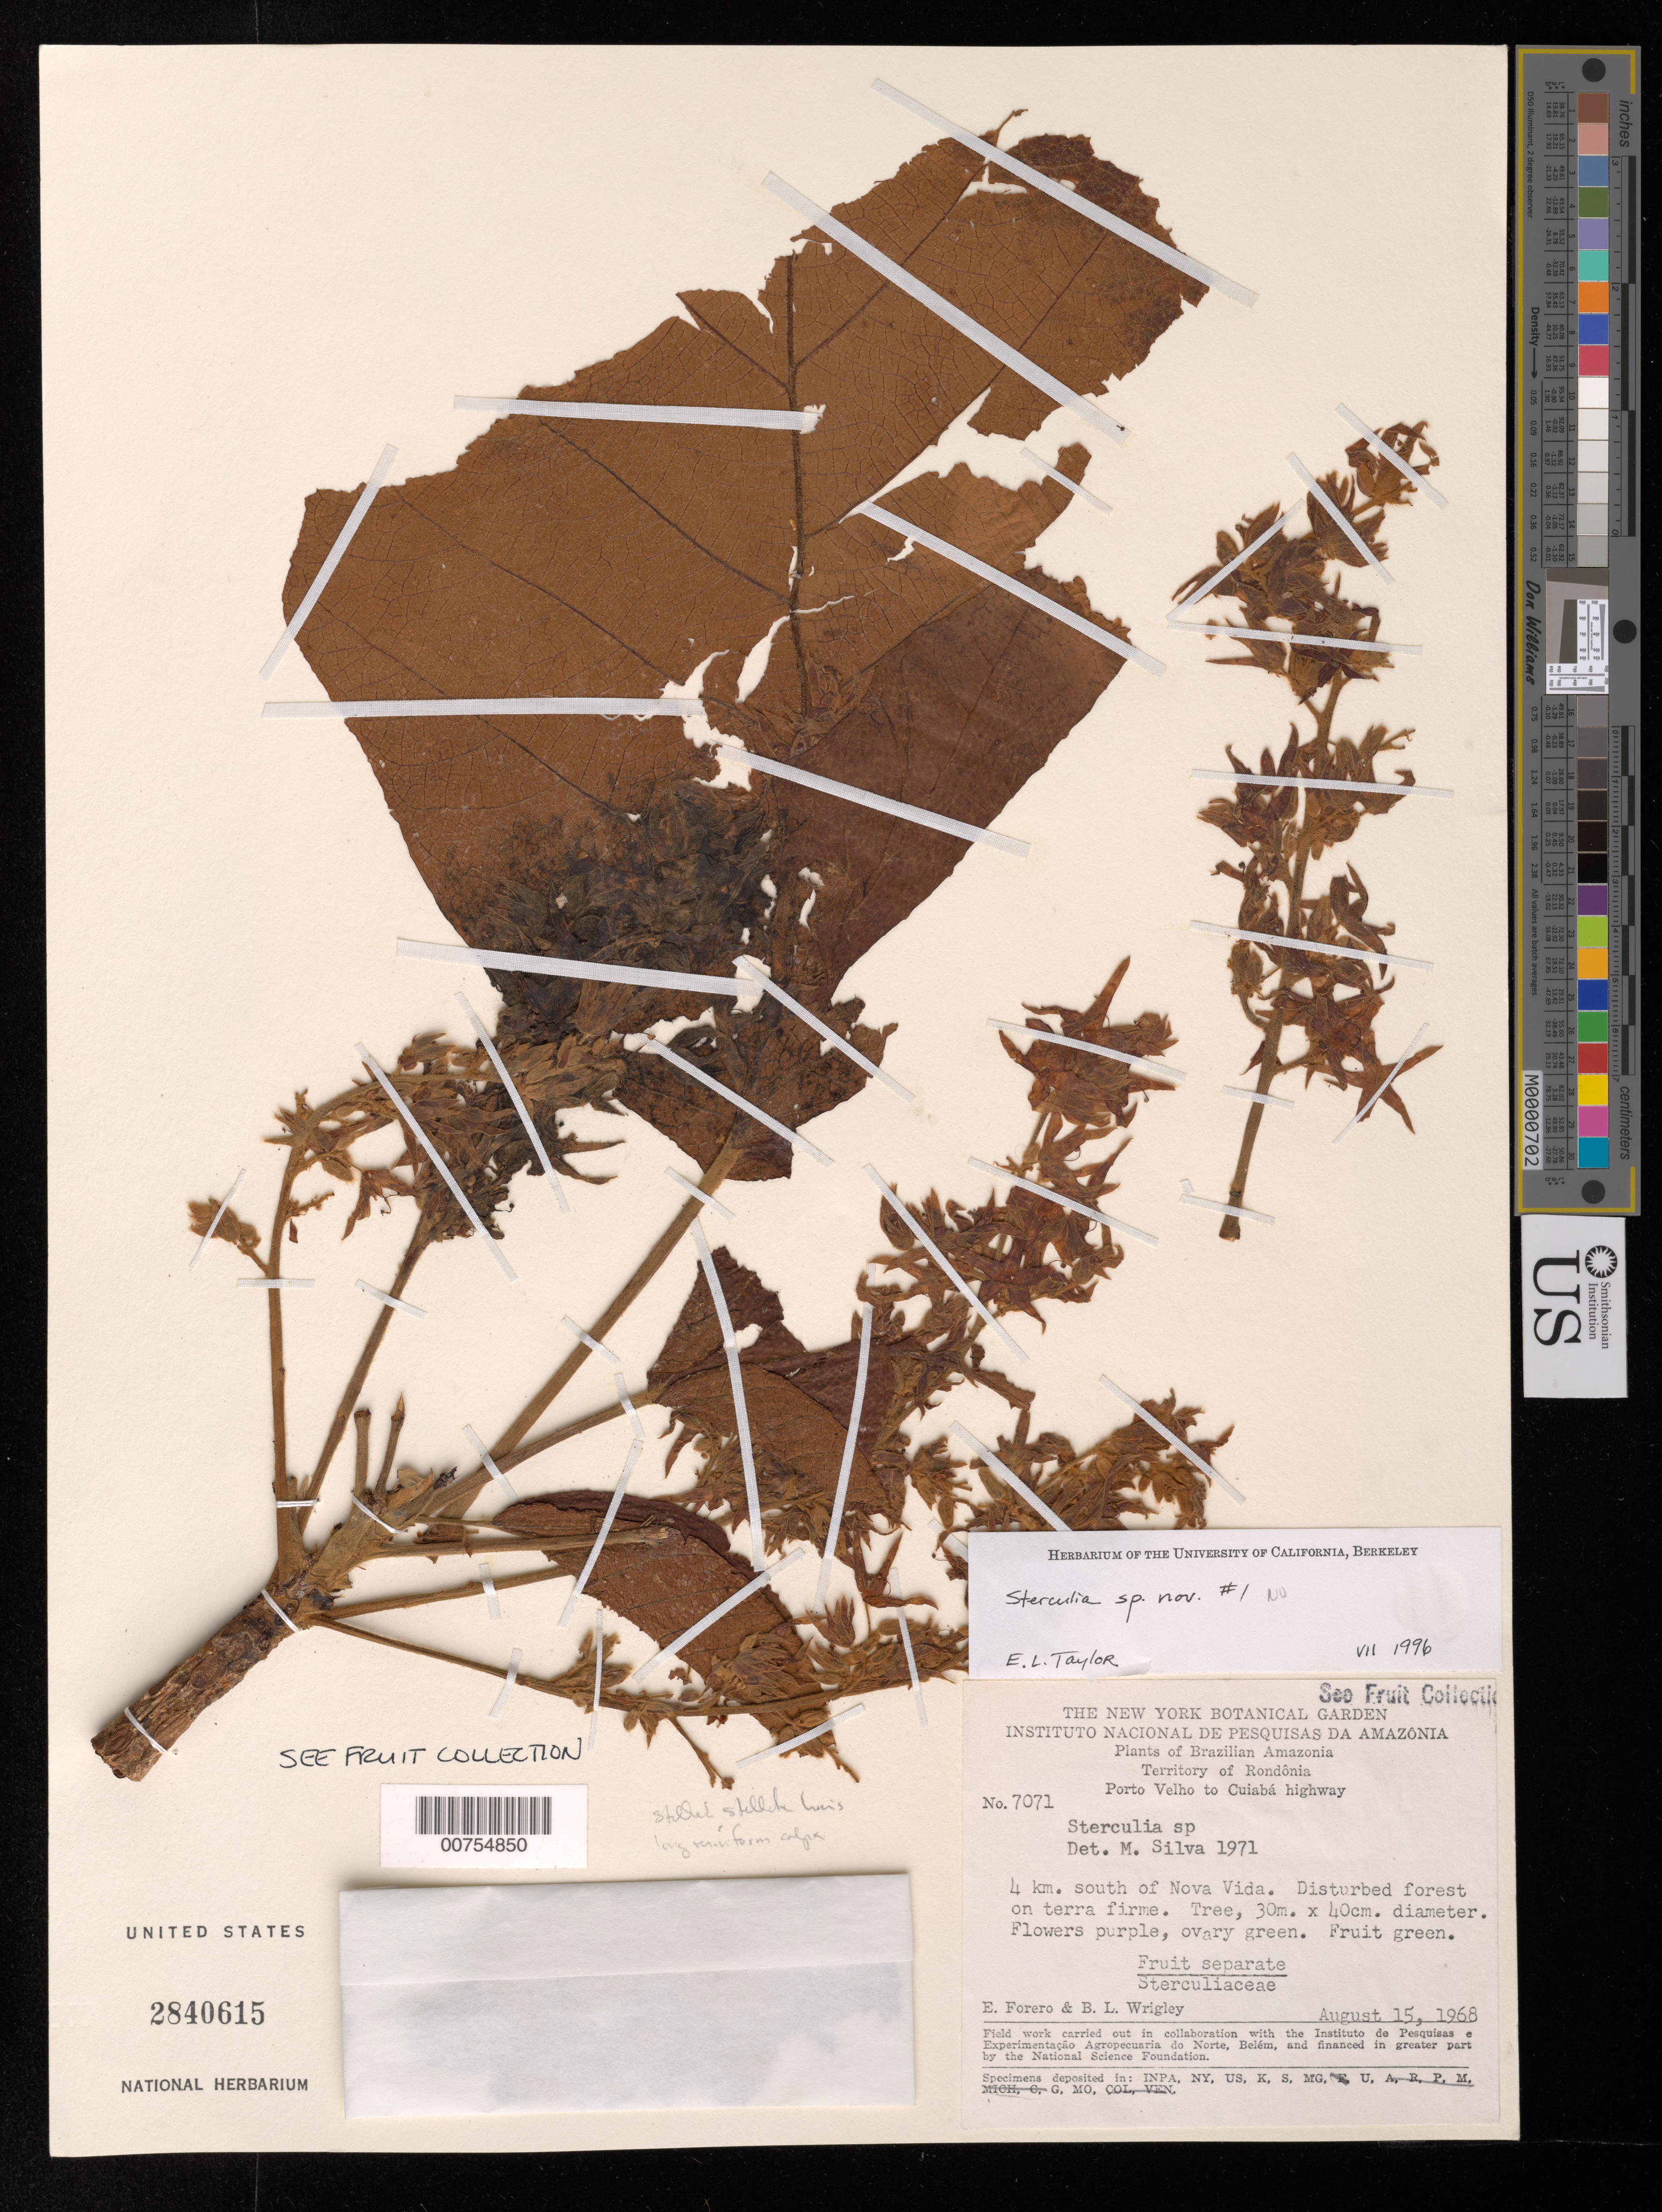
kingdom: Plantae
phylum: Tracheophyta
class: Magnoliopsida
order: Malvales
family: Malvaceae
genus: Sterculia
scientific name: Sterculia sp.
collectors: E. Forero & B. L. Wrigley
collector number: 7071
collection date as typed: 15 Aug 1968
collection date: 1968-08-15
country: Brazil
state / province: Amazonas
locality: Territory of Rondônia. Porto Velho to Cuiabá highway. 4 km S of Nova Vida.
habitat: Disturbed forest on terra firme.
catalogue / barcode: US 2840615